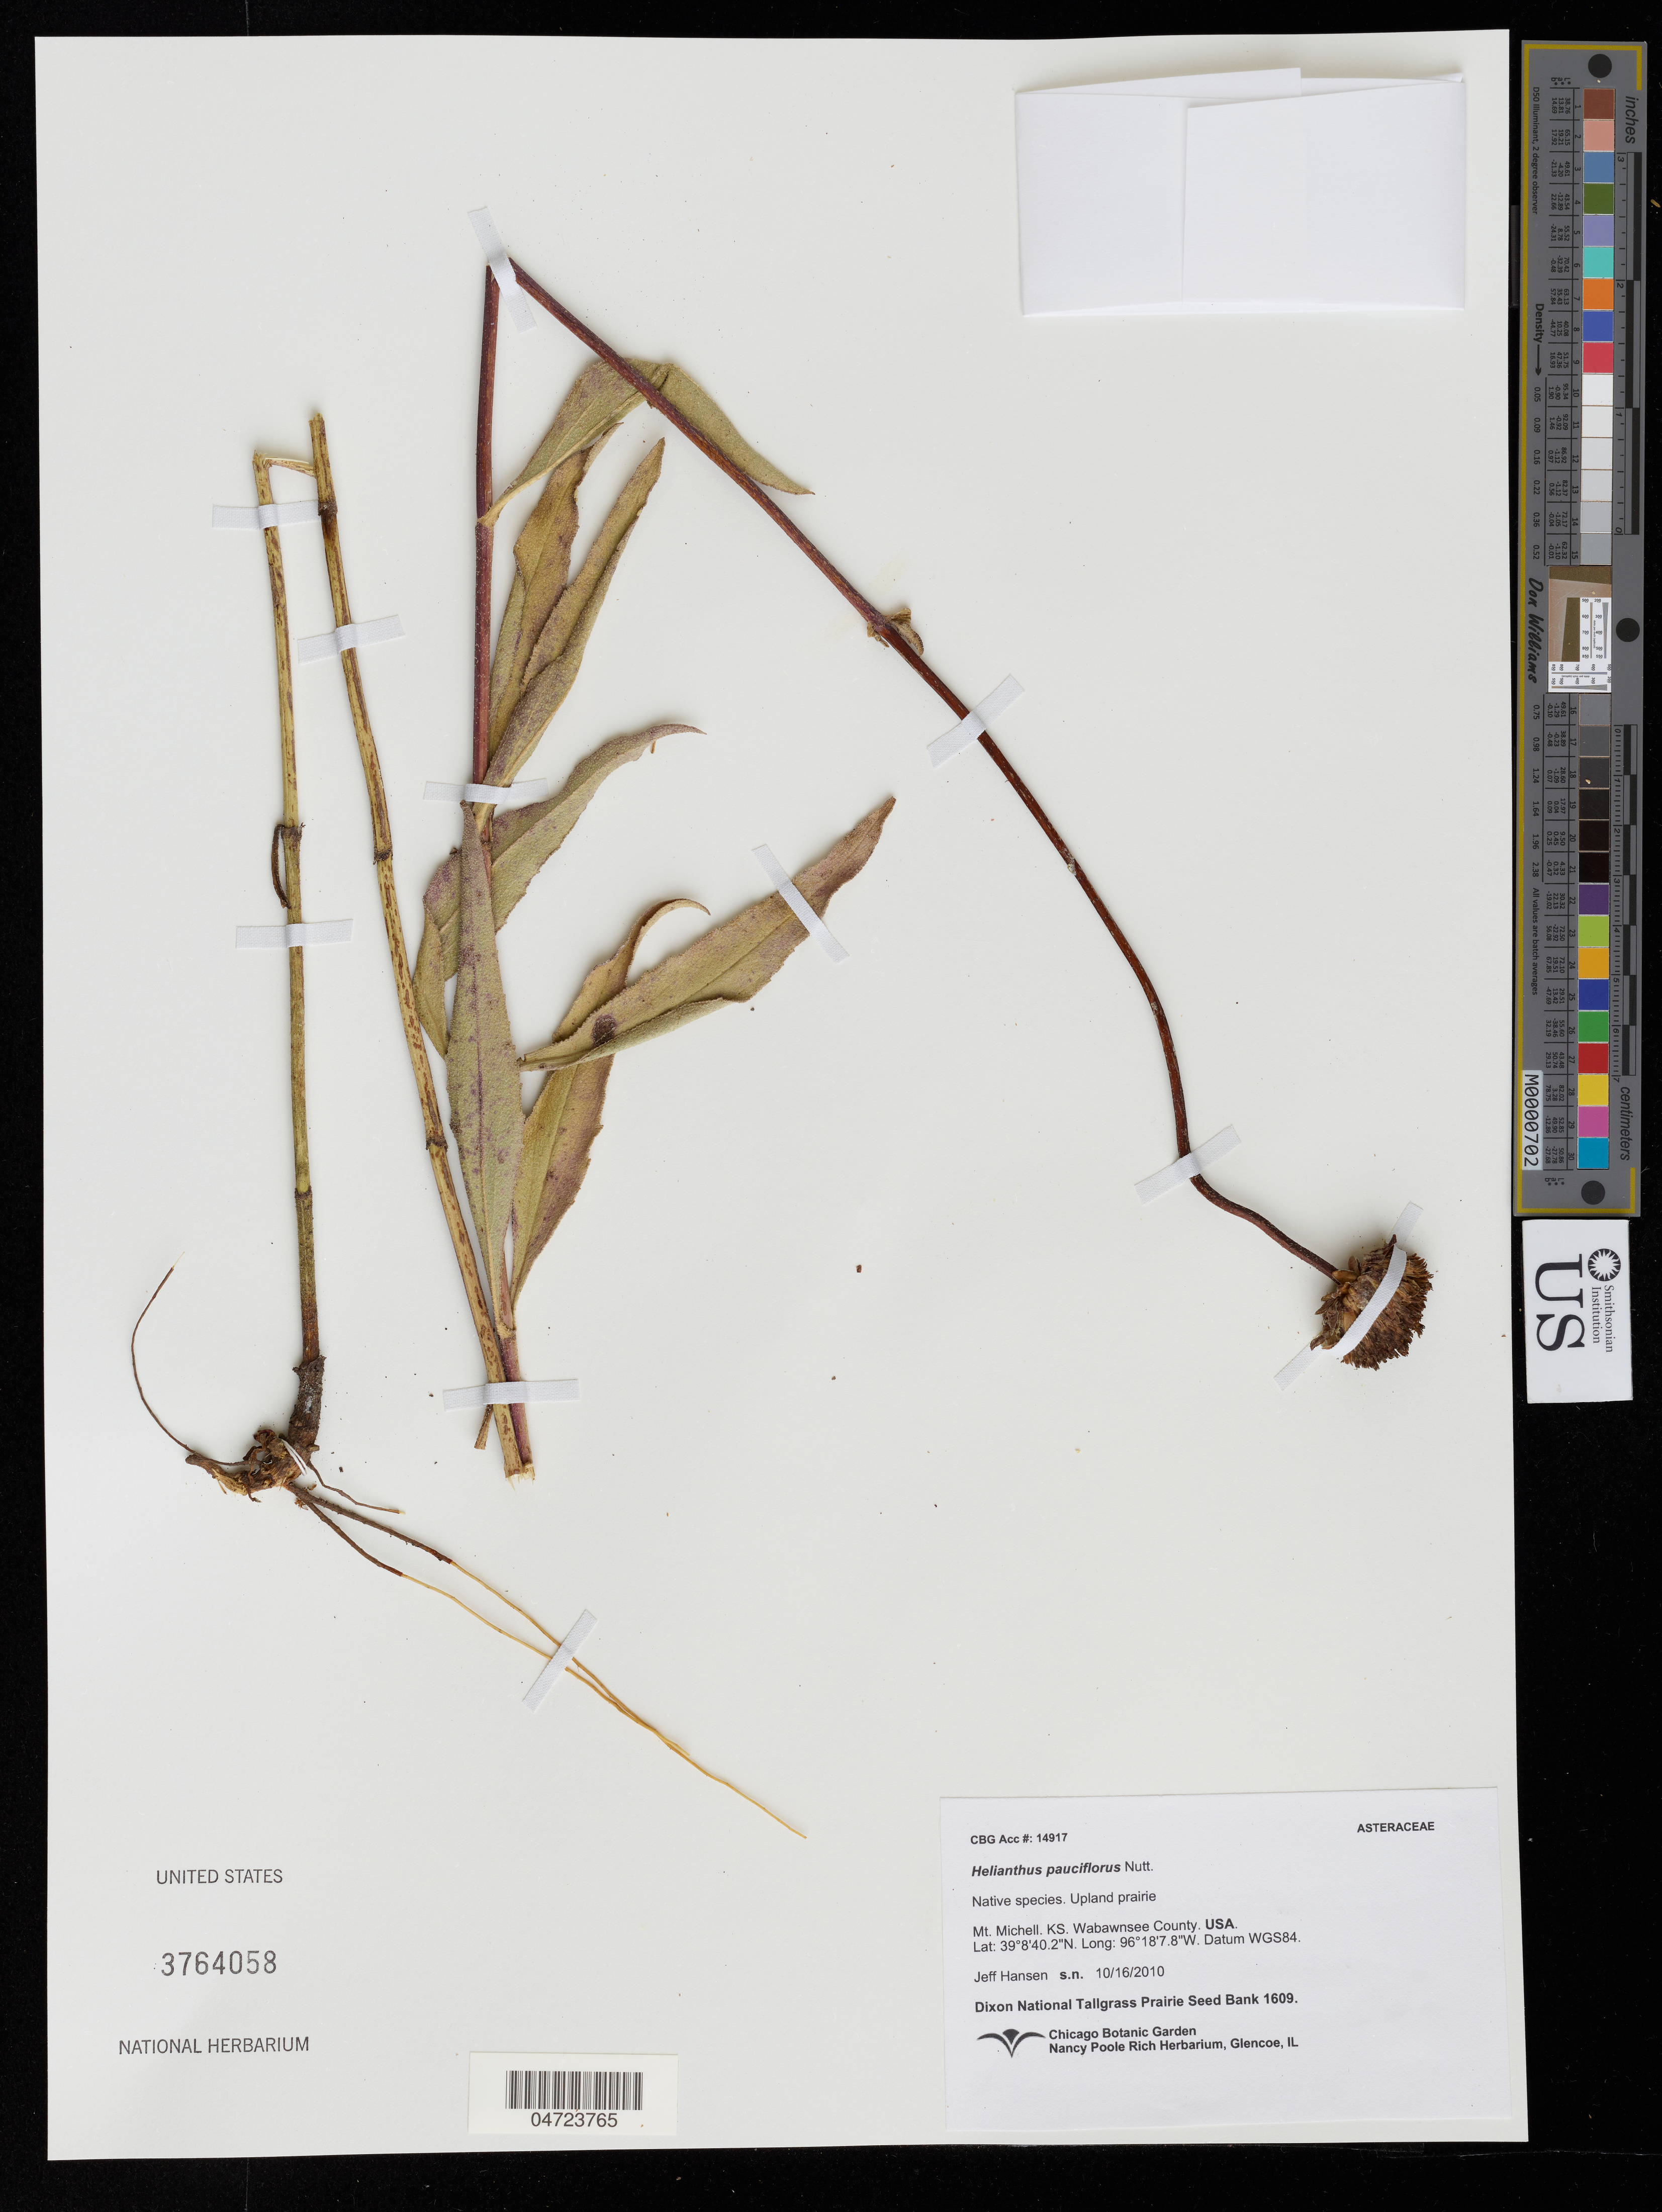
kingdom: Plantae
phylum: Tracheophyta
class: Magnoliopsida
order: Asterales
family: Asteraceae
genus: Helianthus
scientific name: Helianthus pauciflorus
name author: Nutt.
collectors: J. Hansen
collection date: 2010-10-16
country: United States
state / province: Kansas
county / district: Wabawnsee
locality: Mt. Mitchell. Wabawnsee County.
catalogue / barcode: US 3764058